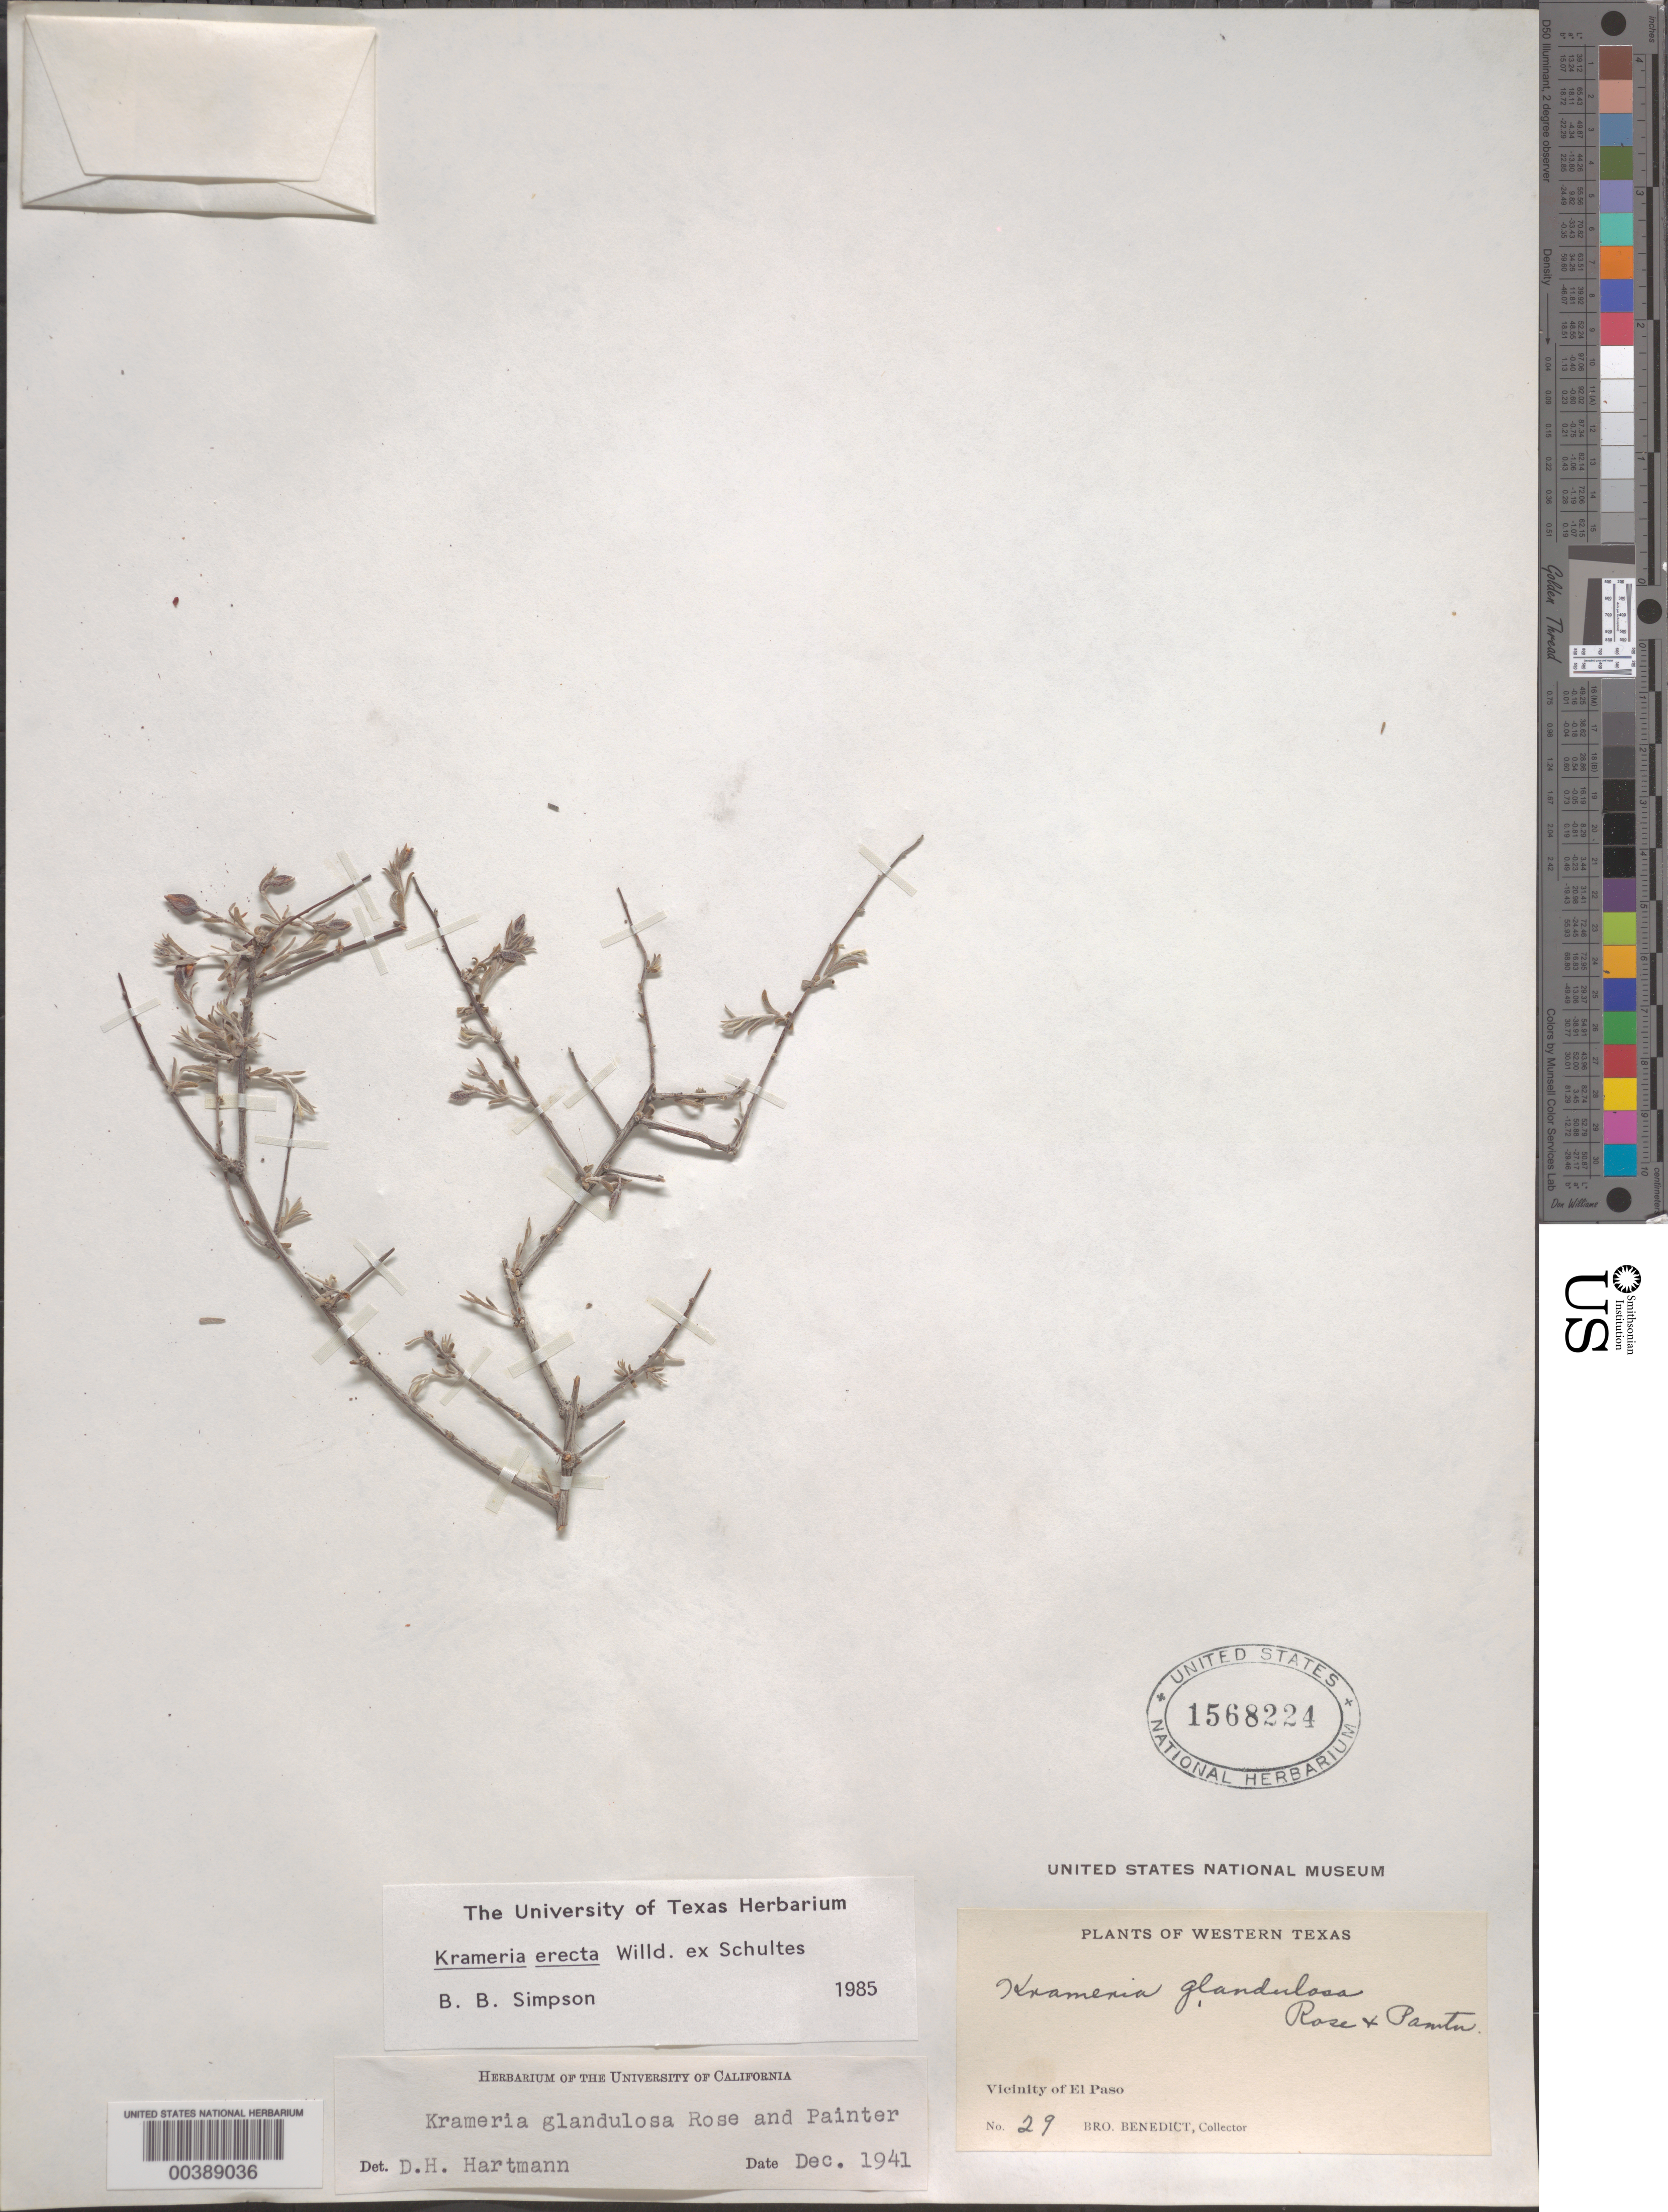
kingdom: Plantae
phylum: Tracheophyta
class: Magnoliopsida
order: Zygophyllales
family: Krameriaceae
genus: Krameria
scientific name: Krameria glandulosa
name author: Rose & J.H. Painter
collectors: Bro. Benedict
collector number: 29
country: United States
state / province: Texas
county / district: El Paso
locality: Vicinity of el paso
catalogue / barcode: US 1568224